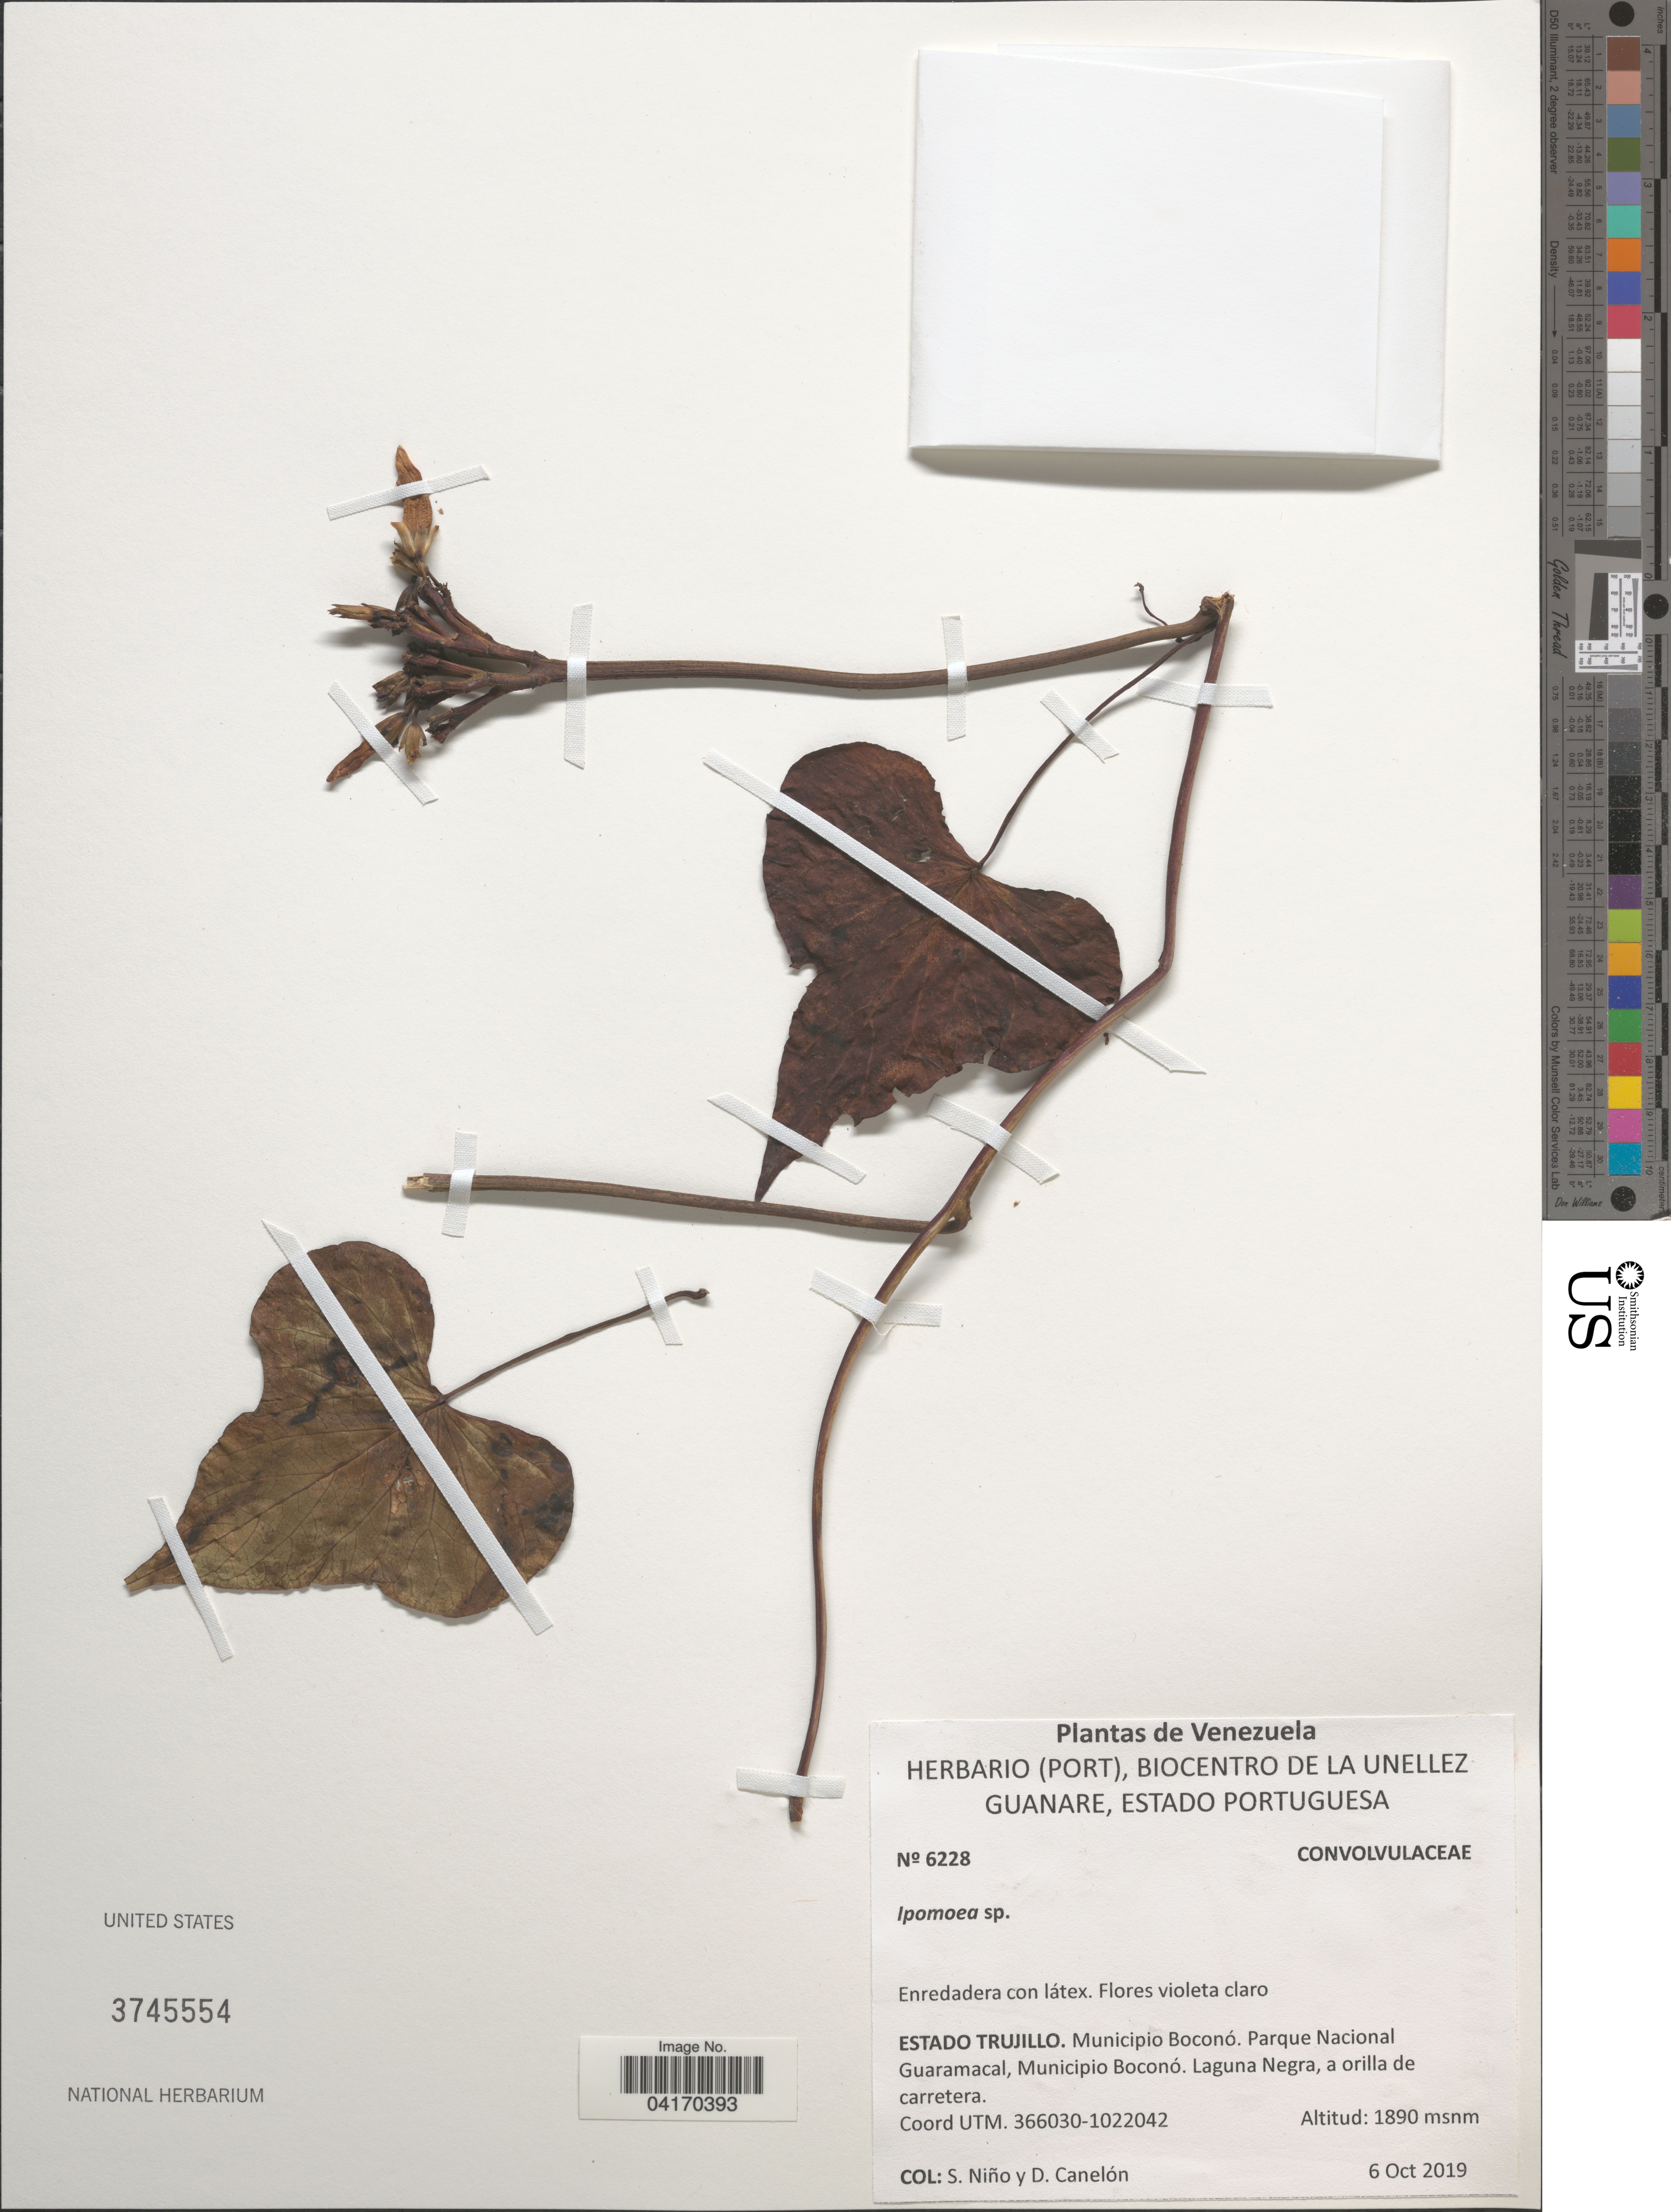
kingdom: Plantae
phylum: Tracheophyta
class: Magnoliopsida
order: Solanales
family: Convolvulaceae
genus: Ipomoea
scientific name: Ipomoea sp.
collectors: S. M. Niño & D. Canelón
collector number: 6228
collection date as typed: Transcribed d/m/y: 6/10/2019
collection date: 2019-10-06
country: Venezuela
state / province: Trujillo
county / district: Boconó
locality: Parque Nacional Guaramacal. Laguna Negra, a orilla de carretera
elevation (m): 1890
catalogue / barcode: US 3745554